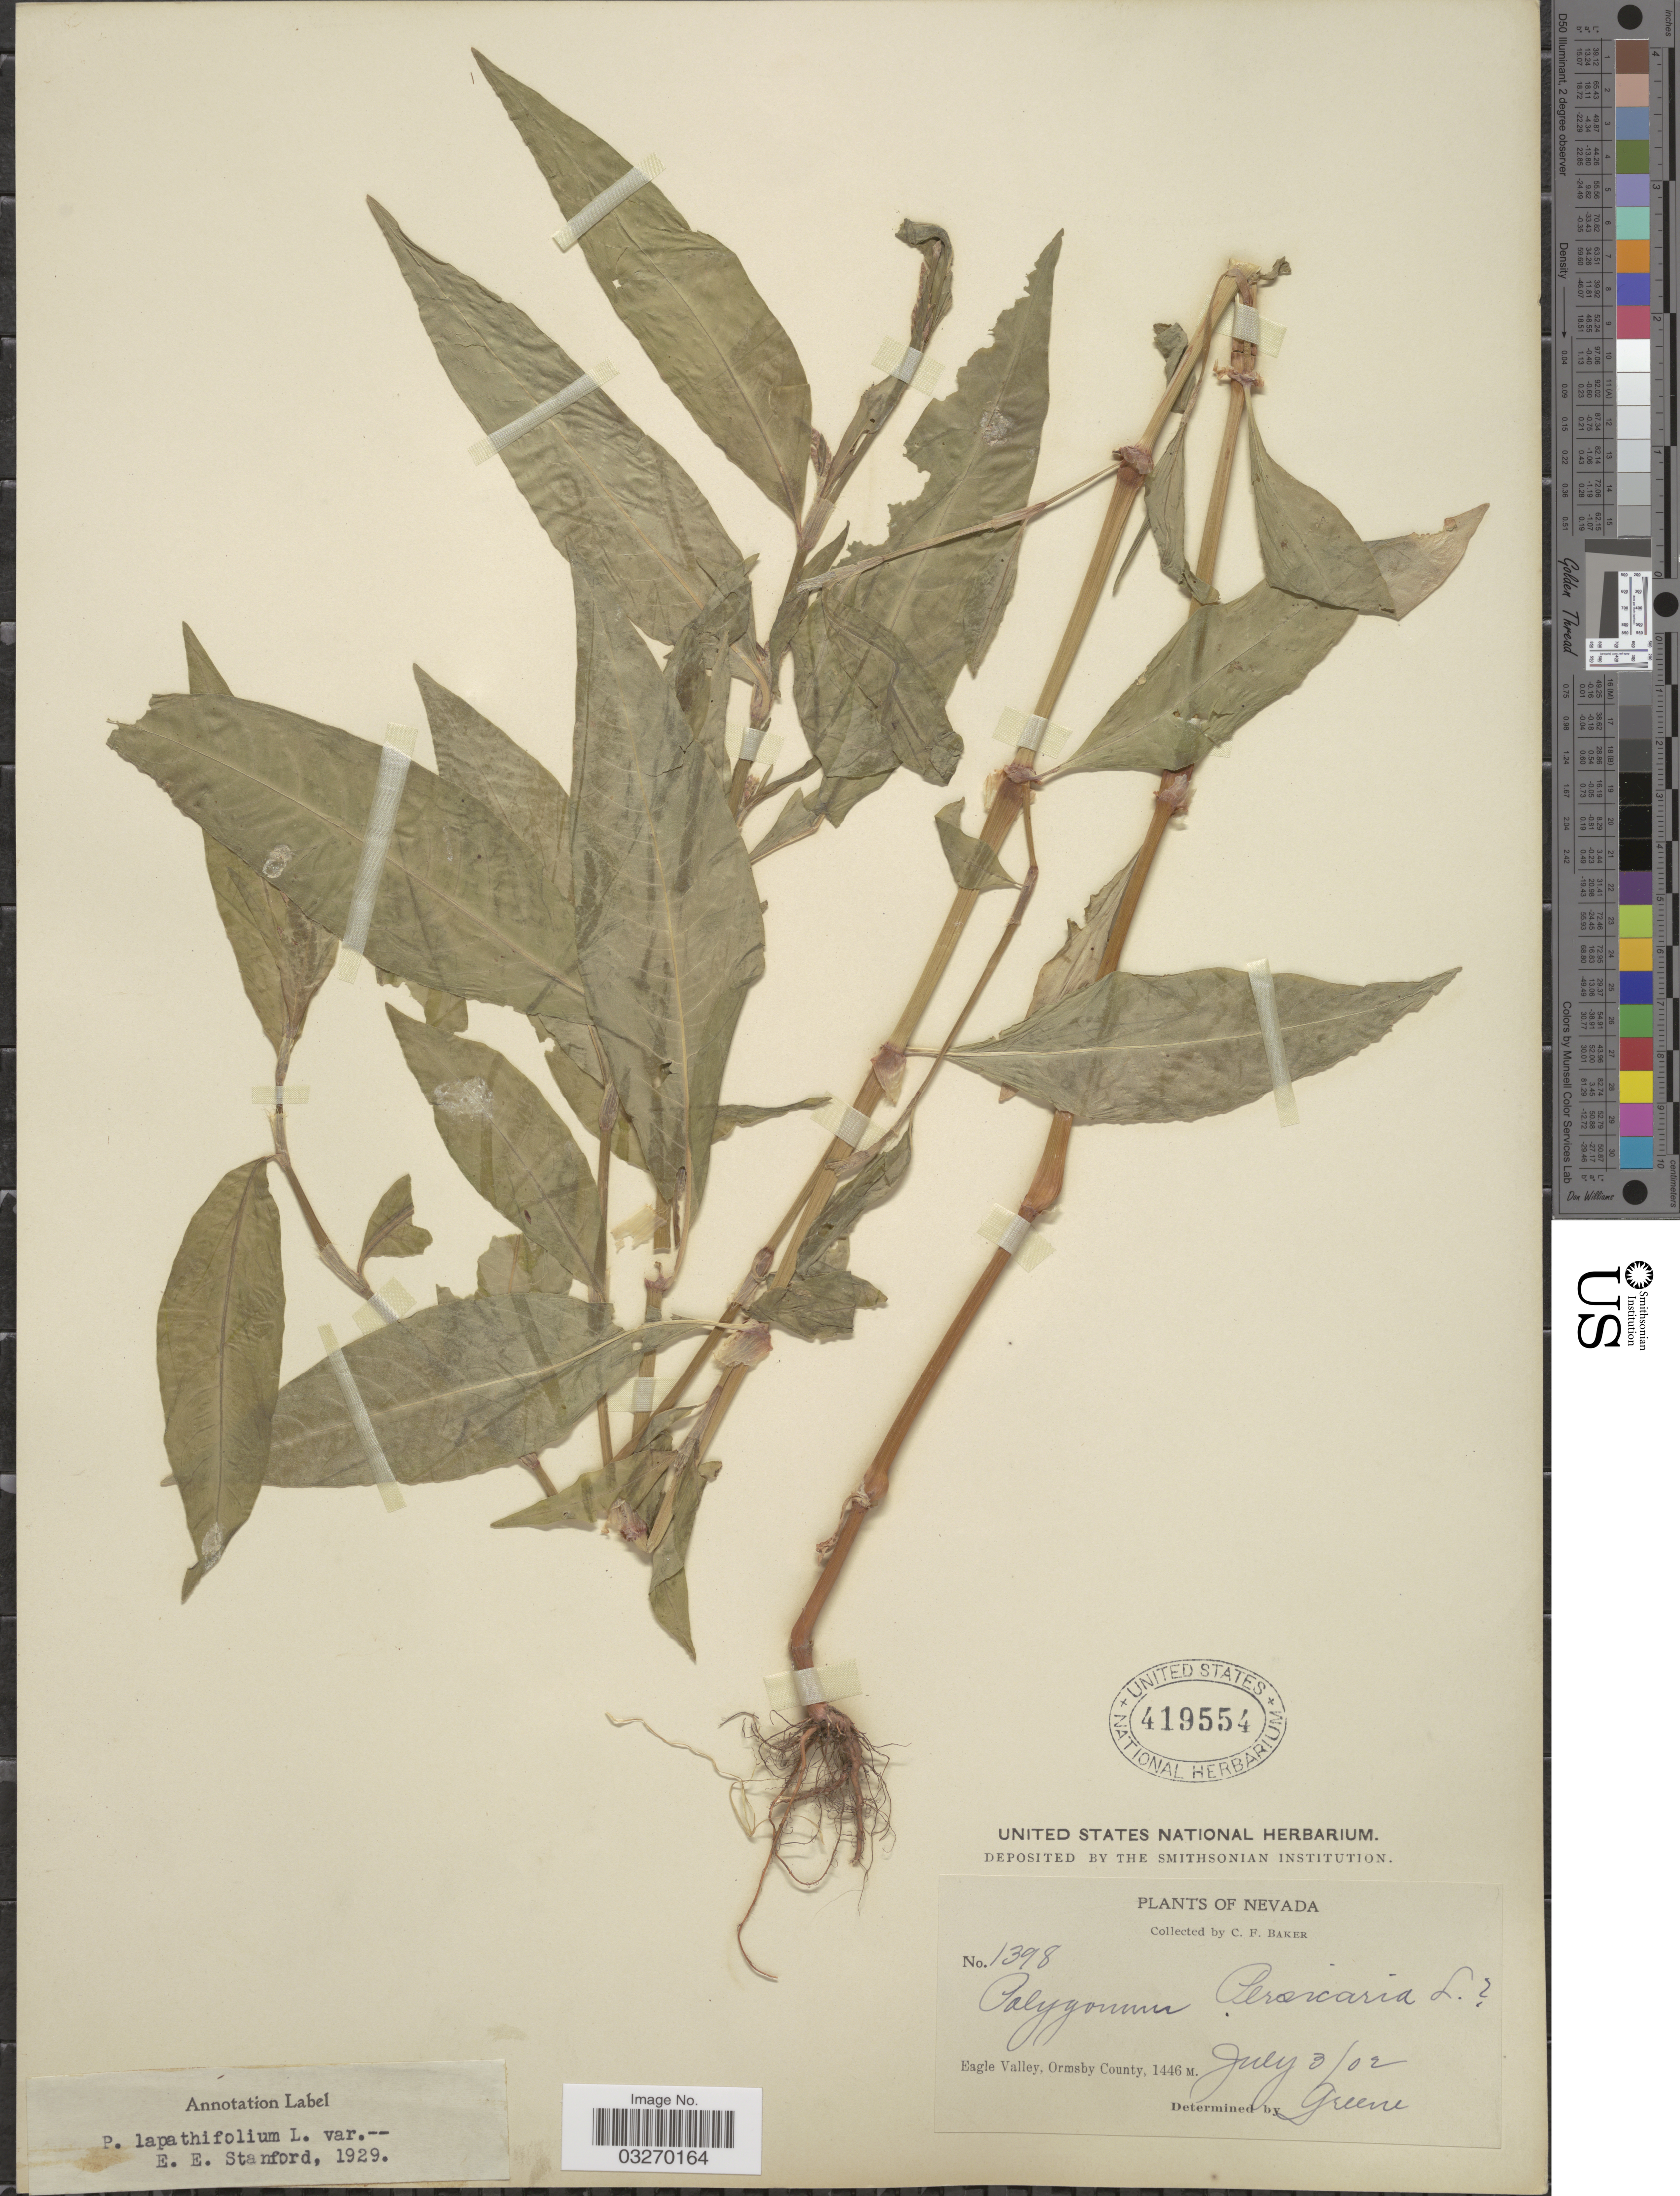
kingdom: Plantae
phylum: Tracheophyta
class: Magnoliopsida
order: Caryophyllales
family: Polygonaceae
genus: Persicaria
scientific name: Persicaria coccinea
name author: (Muhl. ex Willd.) Greene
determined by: Atha, D. E.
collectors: C. F. Baker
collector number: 1398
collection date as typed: Transcribed d/m/y: 3/7/2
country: United States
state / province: Nevada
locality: Eagle Valley, Ormsby County.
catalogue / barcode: US 419554